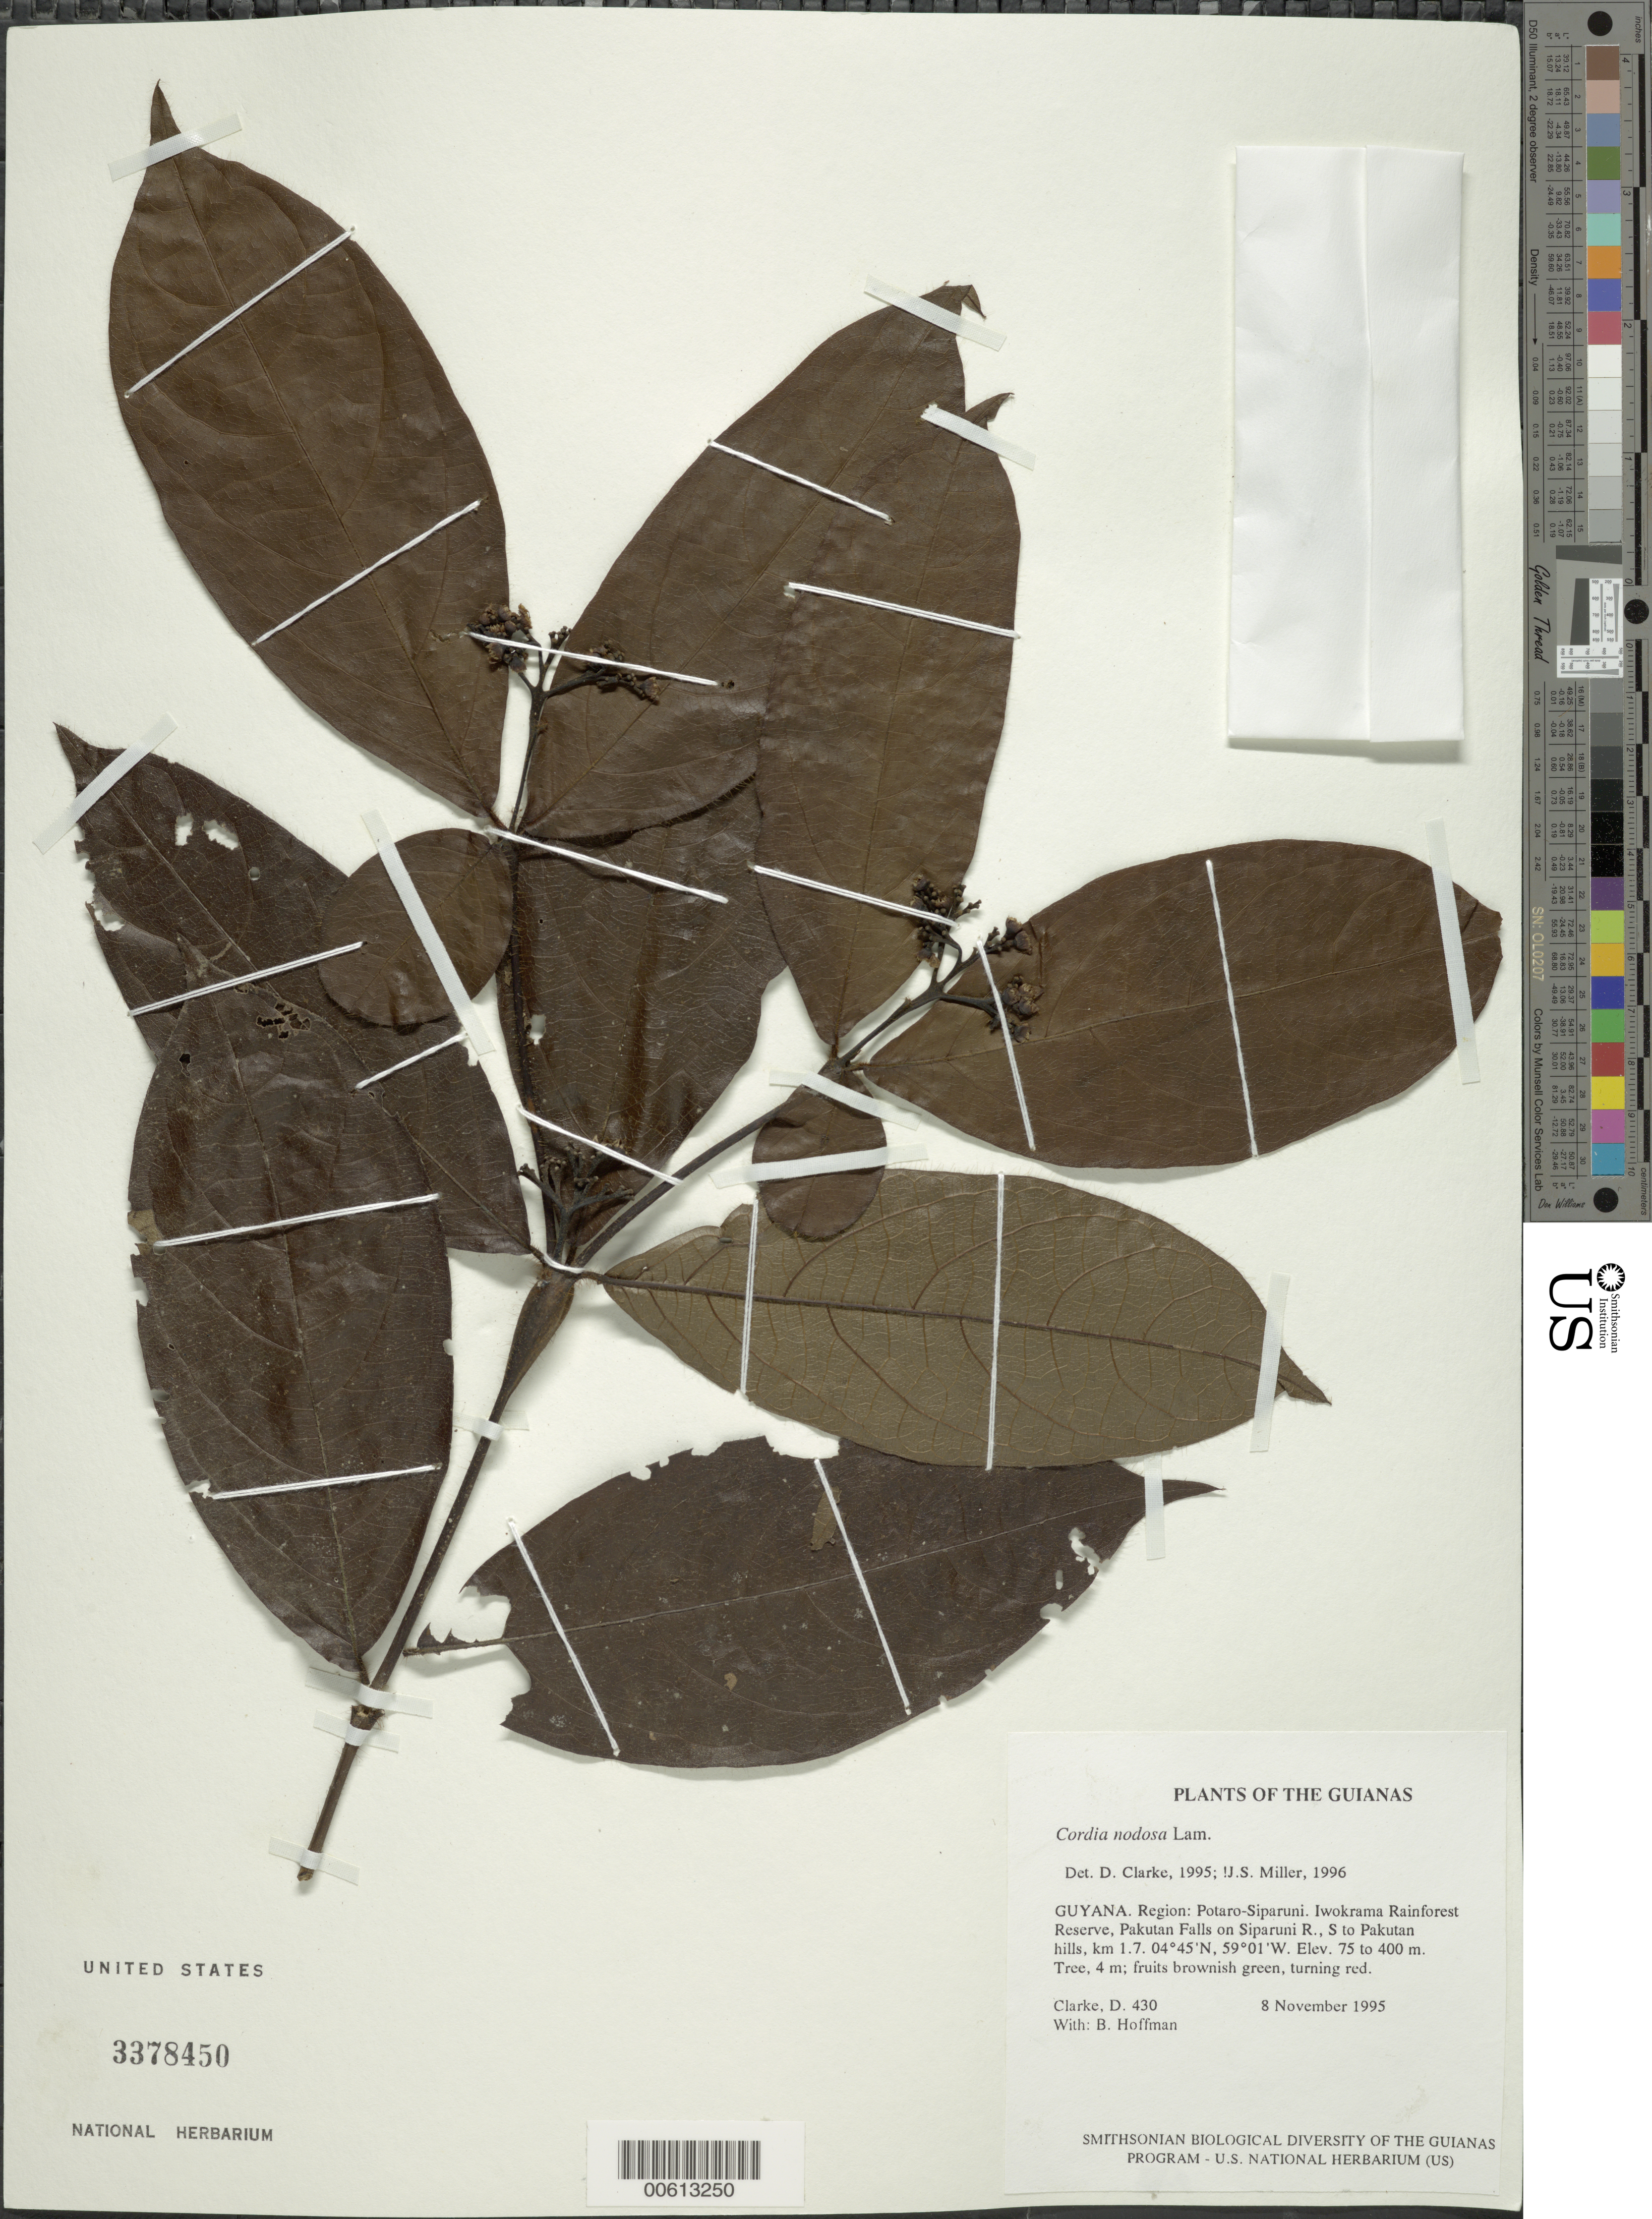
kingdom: Plantae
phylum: Tracheophyta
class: Magnoliopsida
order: Boraginales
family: Cordiaceae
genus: Cordia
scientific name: Cordia nodosa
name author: Lam.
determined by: Miller, James S., (MO), Missouri Botanical Garden (UNITED STATES)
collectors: H. D. Clarke & B. Hoffman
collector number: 430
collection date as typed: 8 November 1995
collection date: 1995-11-08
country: Guyana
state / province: Potaro-Siparuni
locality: Iwokrama Rainforest Reserve, Pakutau Falls on Siparuni R., S to Pakutau hills, km 1.7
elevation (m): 75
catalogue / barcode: US 3378450